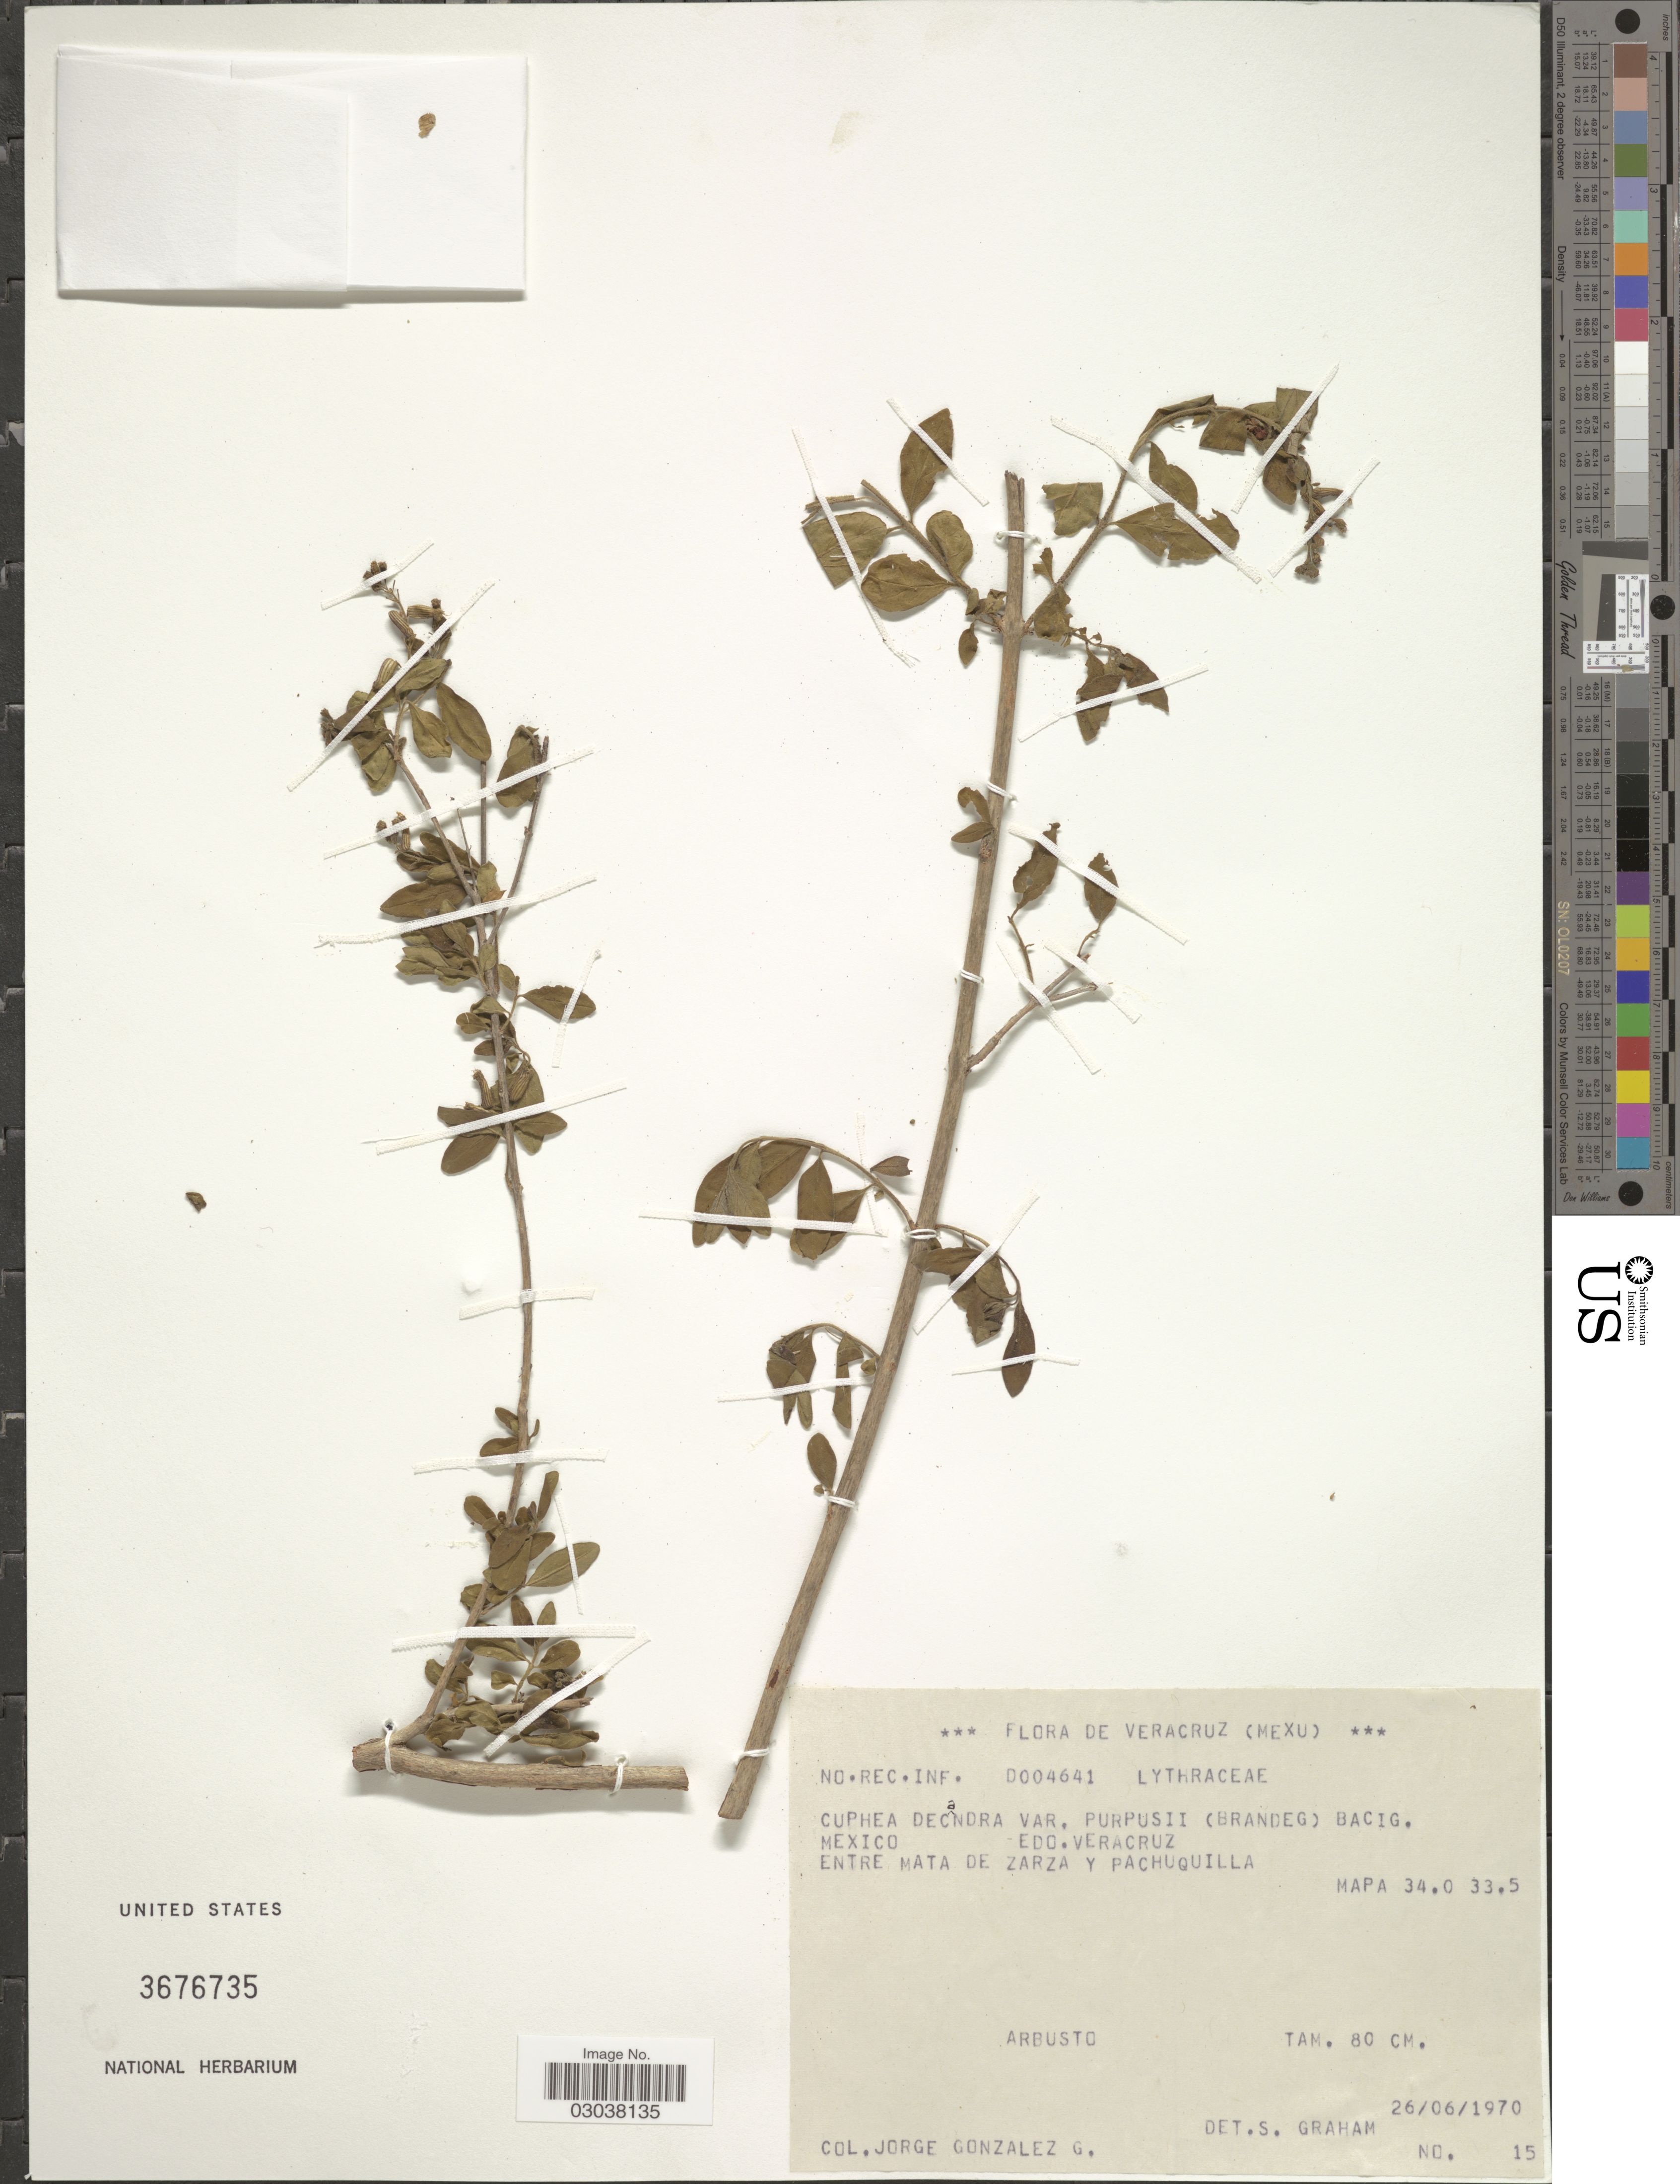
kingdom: Plantae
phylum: Tracheophyta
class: Magnoliopsida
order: Myrtales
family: Lythraceae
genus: Cuphea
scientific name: Cuphea decandra var. purpusii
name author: (Brandegee) Bacig.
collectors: J. González G.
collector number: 15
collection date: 1970-06-26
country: Mexico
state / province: Veracruz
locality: Veracruz. Entre Mata de Zarza y Pachuquilla. Mapa 34.0 33.5.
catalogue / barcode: US 3676735